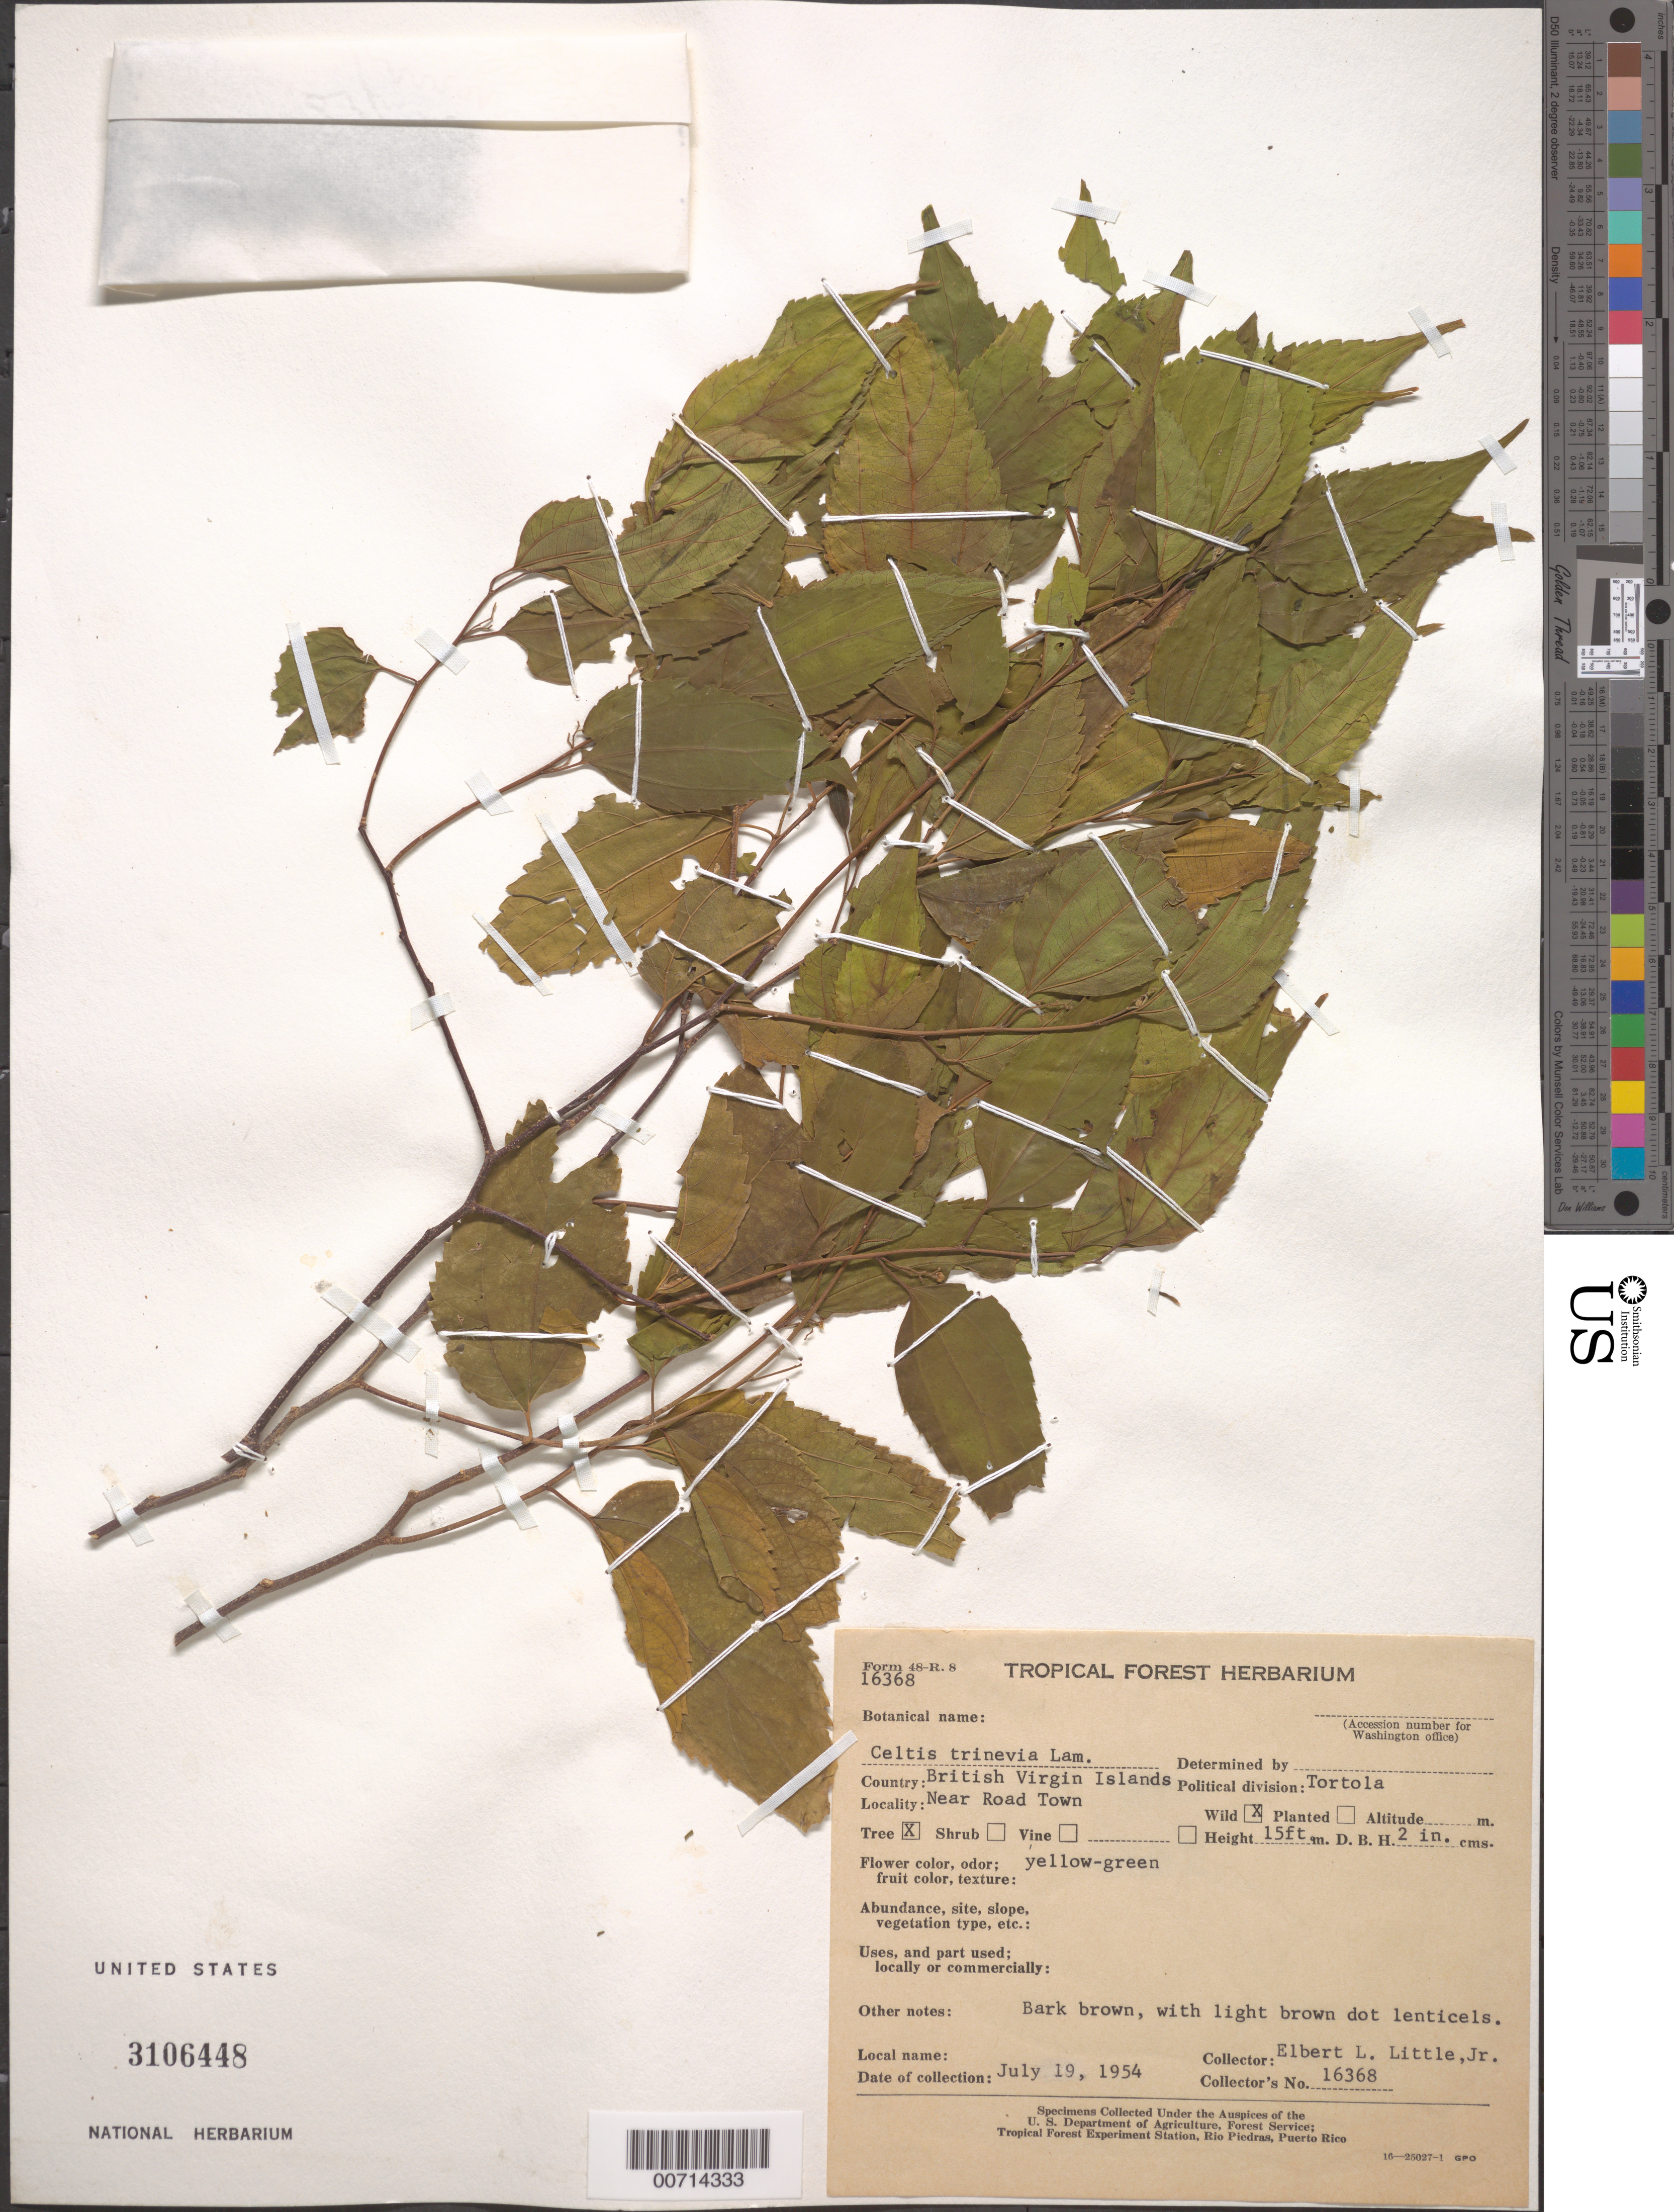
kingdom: Plantae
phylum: Tracheophyta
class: Magnoliopsida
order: Rosales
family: Cannabaceae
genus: Celtis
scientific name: Celtis trinervia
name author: Lam.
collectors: E. L. Little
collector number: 16368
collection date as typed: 19 Jul 1954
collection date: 1954-07-19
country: British Virgin Islands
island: Tortola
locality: Tortola, near Road Town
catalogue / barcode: US 3106448